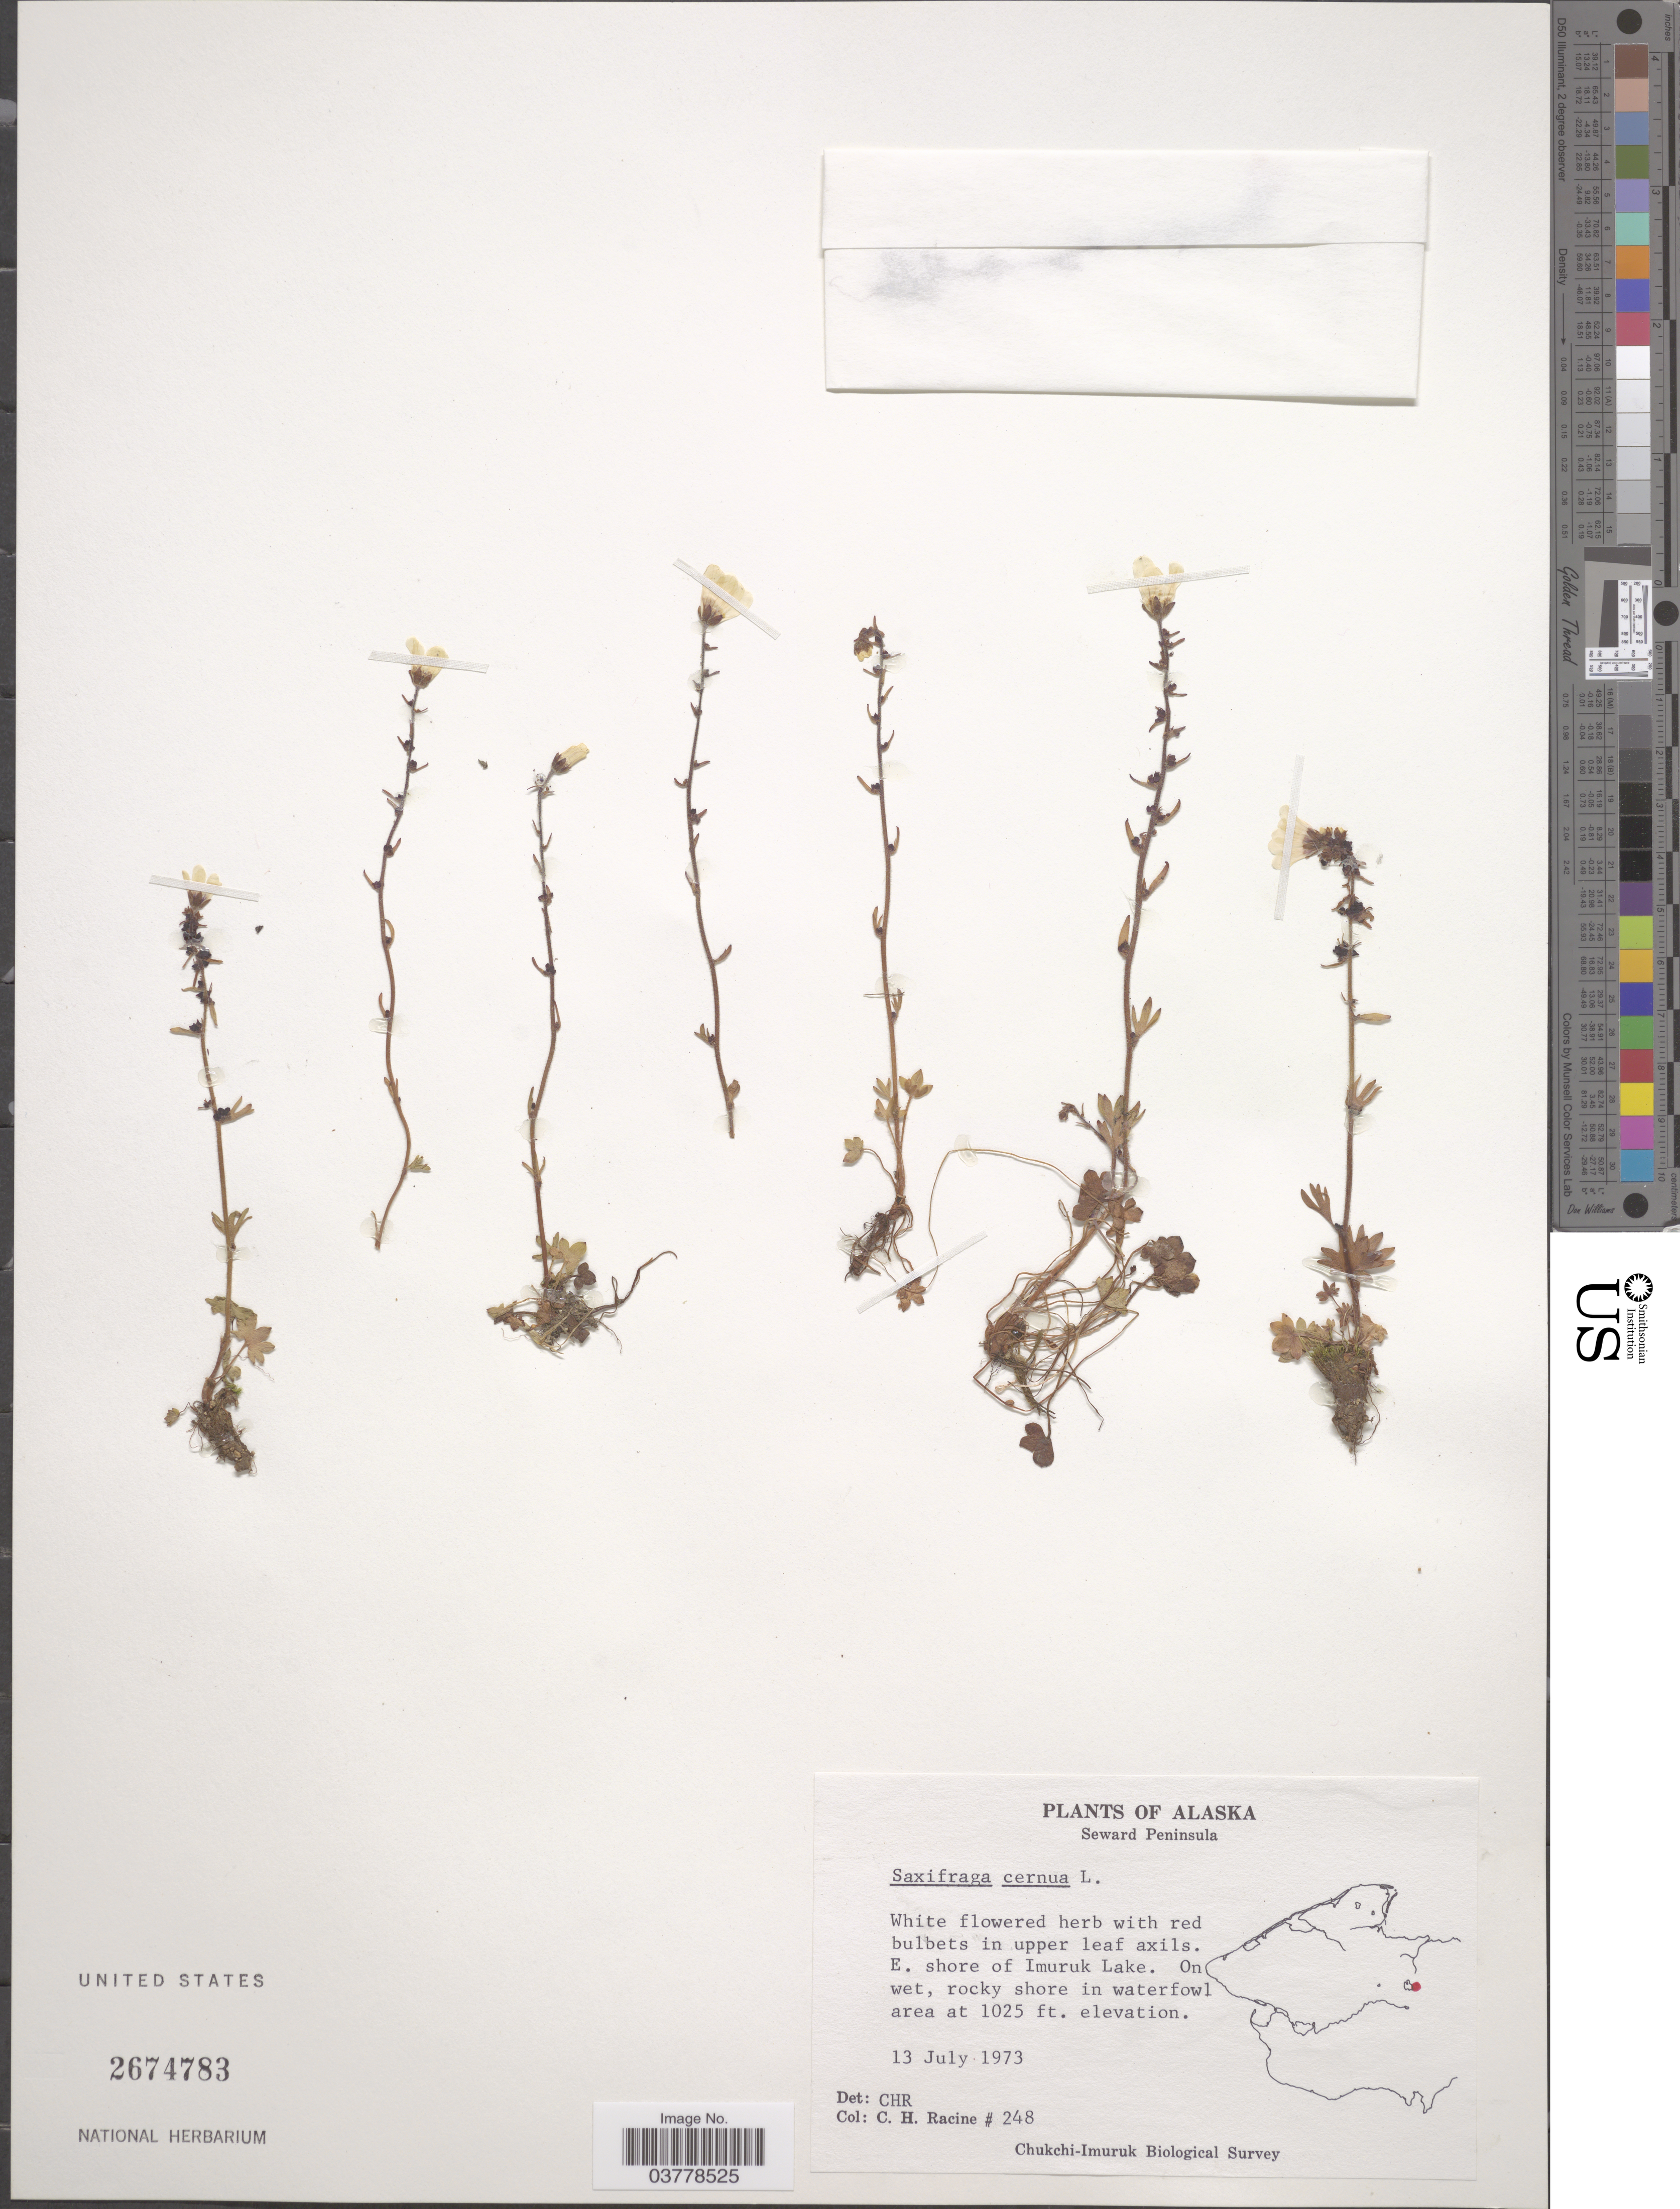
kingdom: Plantae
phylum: Tracheophyta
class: Magnoliopsida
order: Saxifragales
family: Saxifragaceae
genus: Saxifraga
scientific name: Saxifraga cernua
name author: L.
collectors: C. Racine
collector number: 248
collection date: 1973-07-13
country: United States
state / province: Alaska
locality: Seward Peninsula. E. shore of Imuruk Lake.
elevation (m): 312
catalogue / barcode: US 2674783